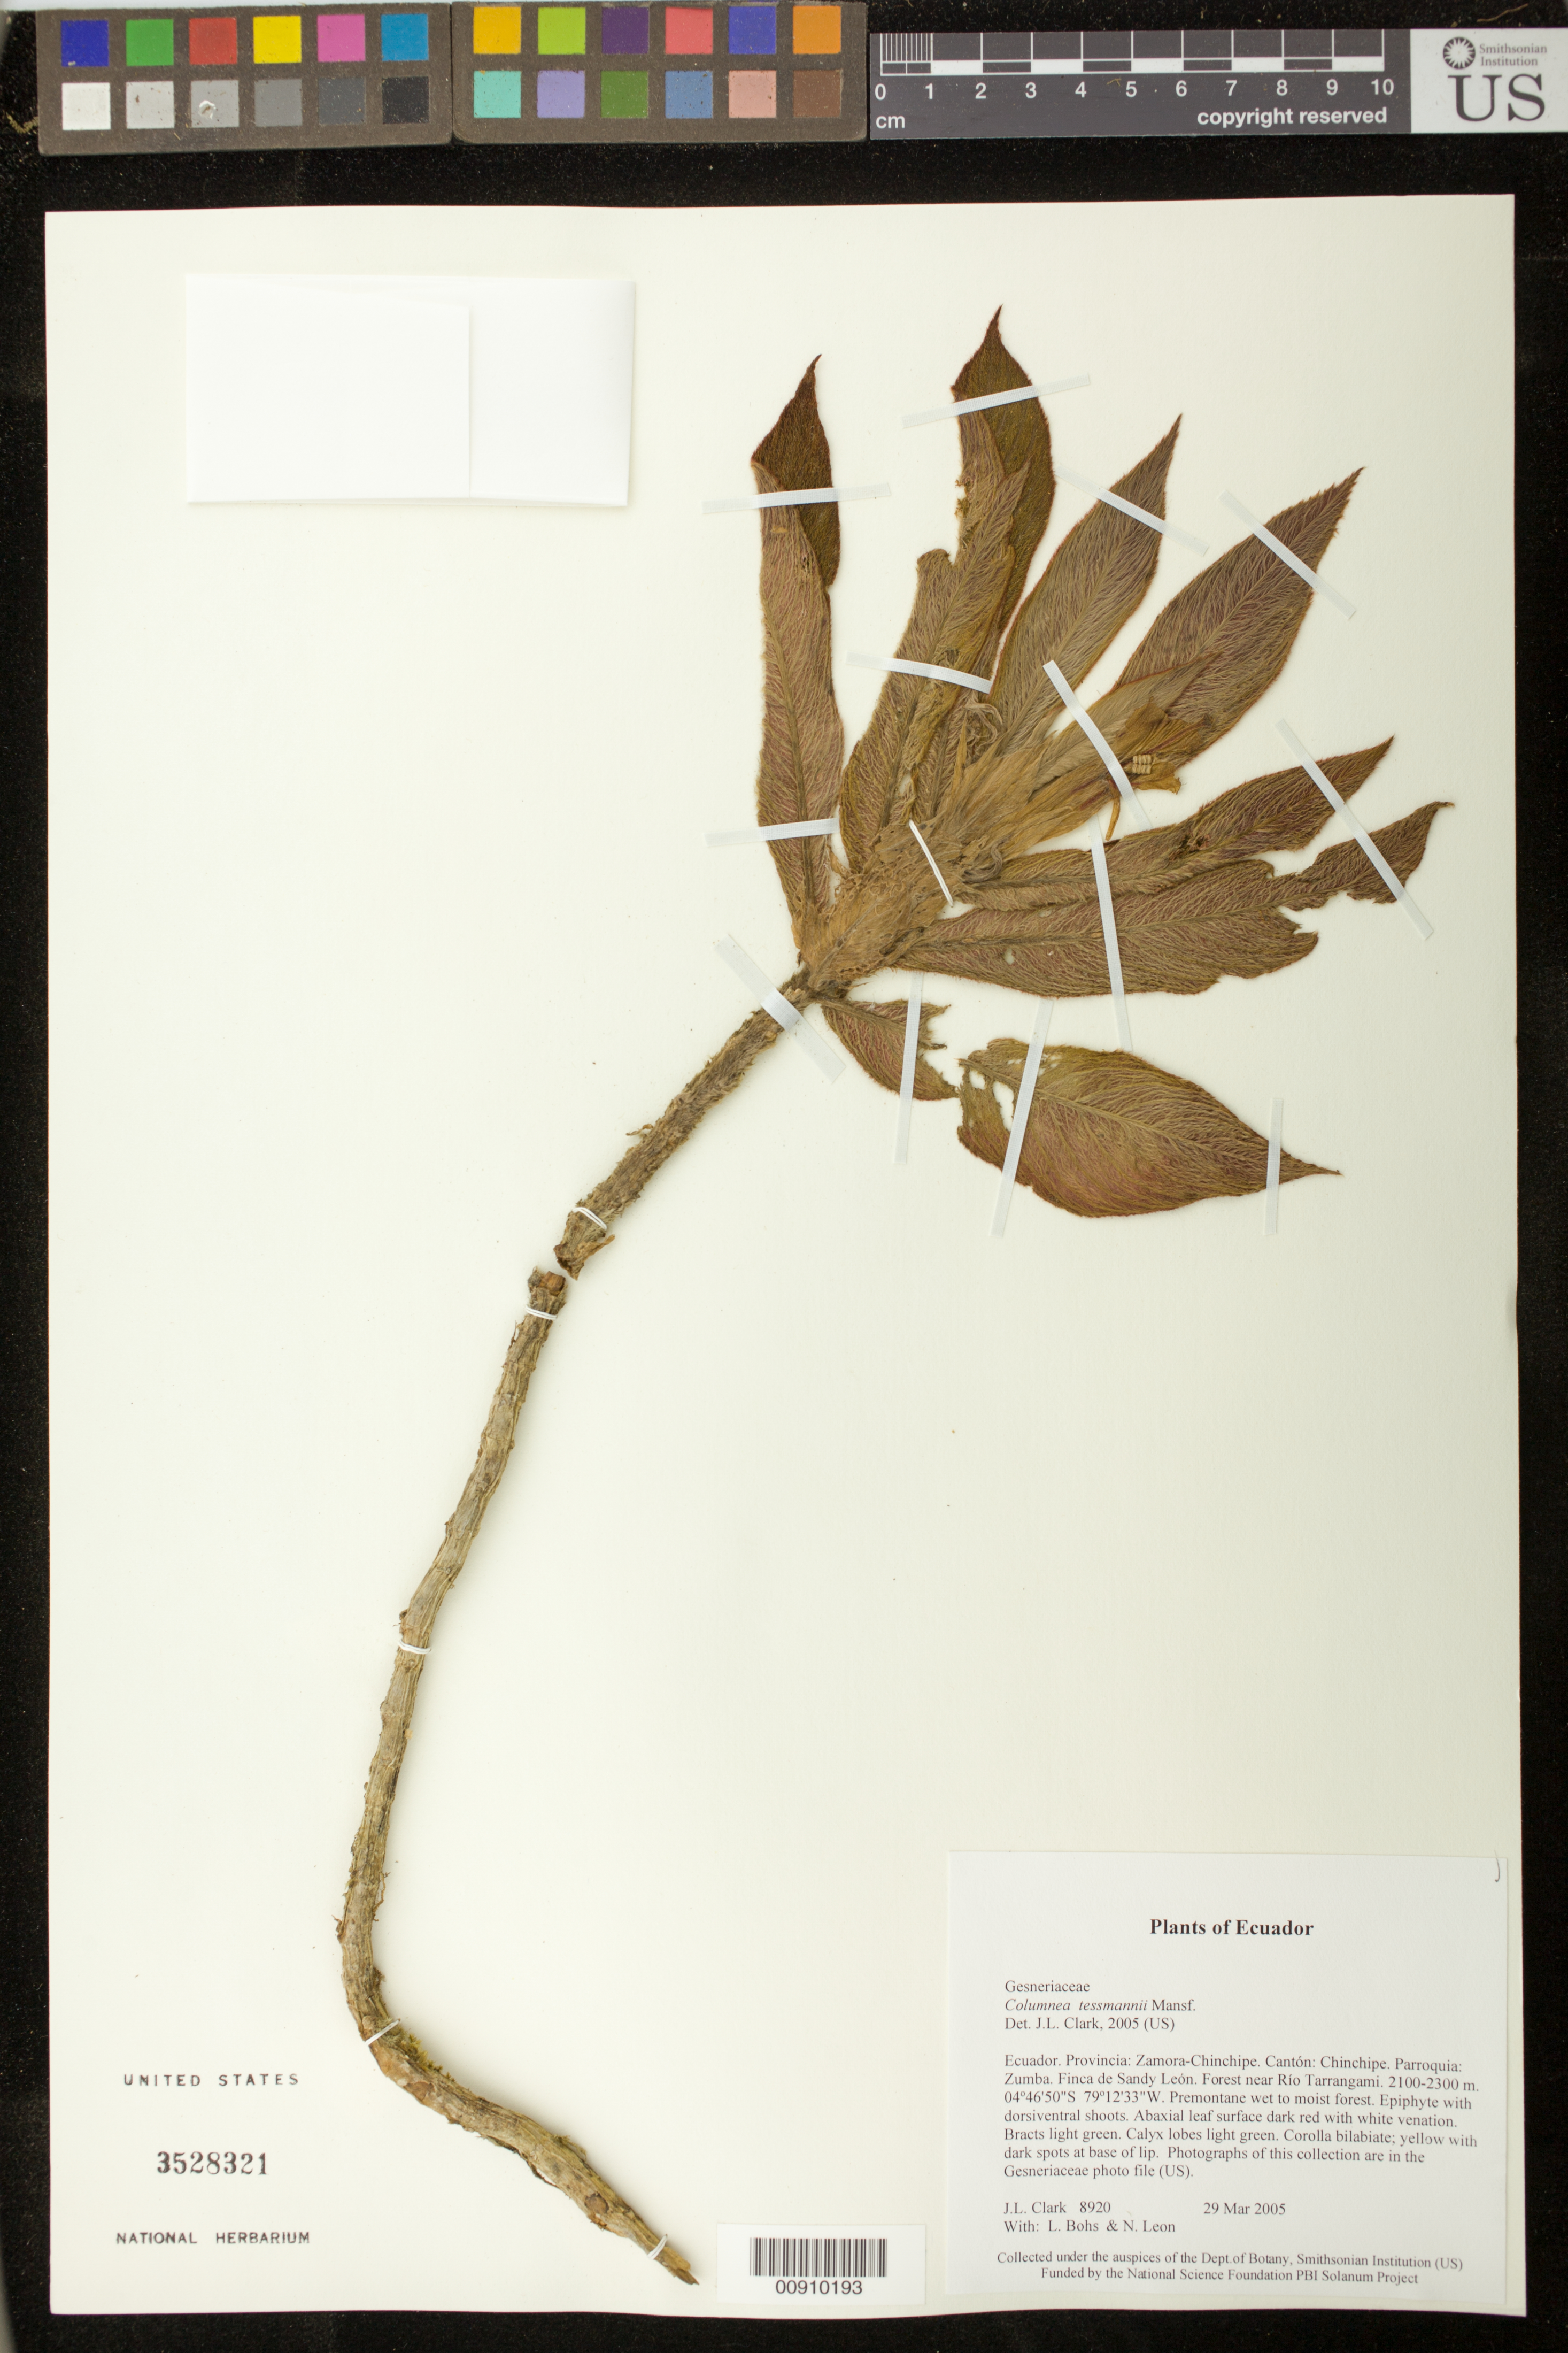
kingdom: Plantae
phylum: Tracheophyta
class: Magnoliopsida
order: Lamiales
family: Gesneriaceae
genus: Columnea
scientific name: Columnea tessmannii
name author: Mansf.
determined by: Clark, J. L., (SEL), The Marie Selby Botanical Garden (UNITED STATES)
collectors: J. L. Clark, L. A. Bohs & N. Leon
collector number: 8920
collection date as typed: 29 Mar 2005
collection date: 2005-03-29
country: Ecuador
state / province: Zamora-Chinchipe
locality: Chinchipe. Parroquia: Zumba. Finca de Sandy León. Forest near Río Tarrangami.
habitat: Premontane wet to moist forest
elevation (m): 2100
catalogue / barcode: US 3528321